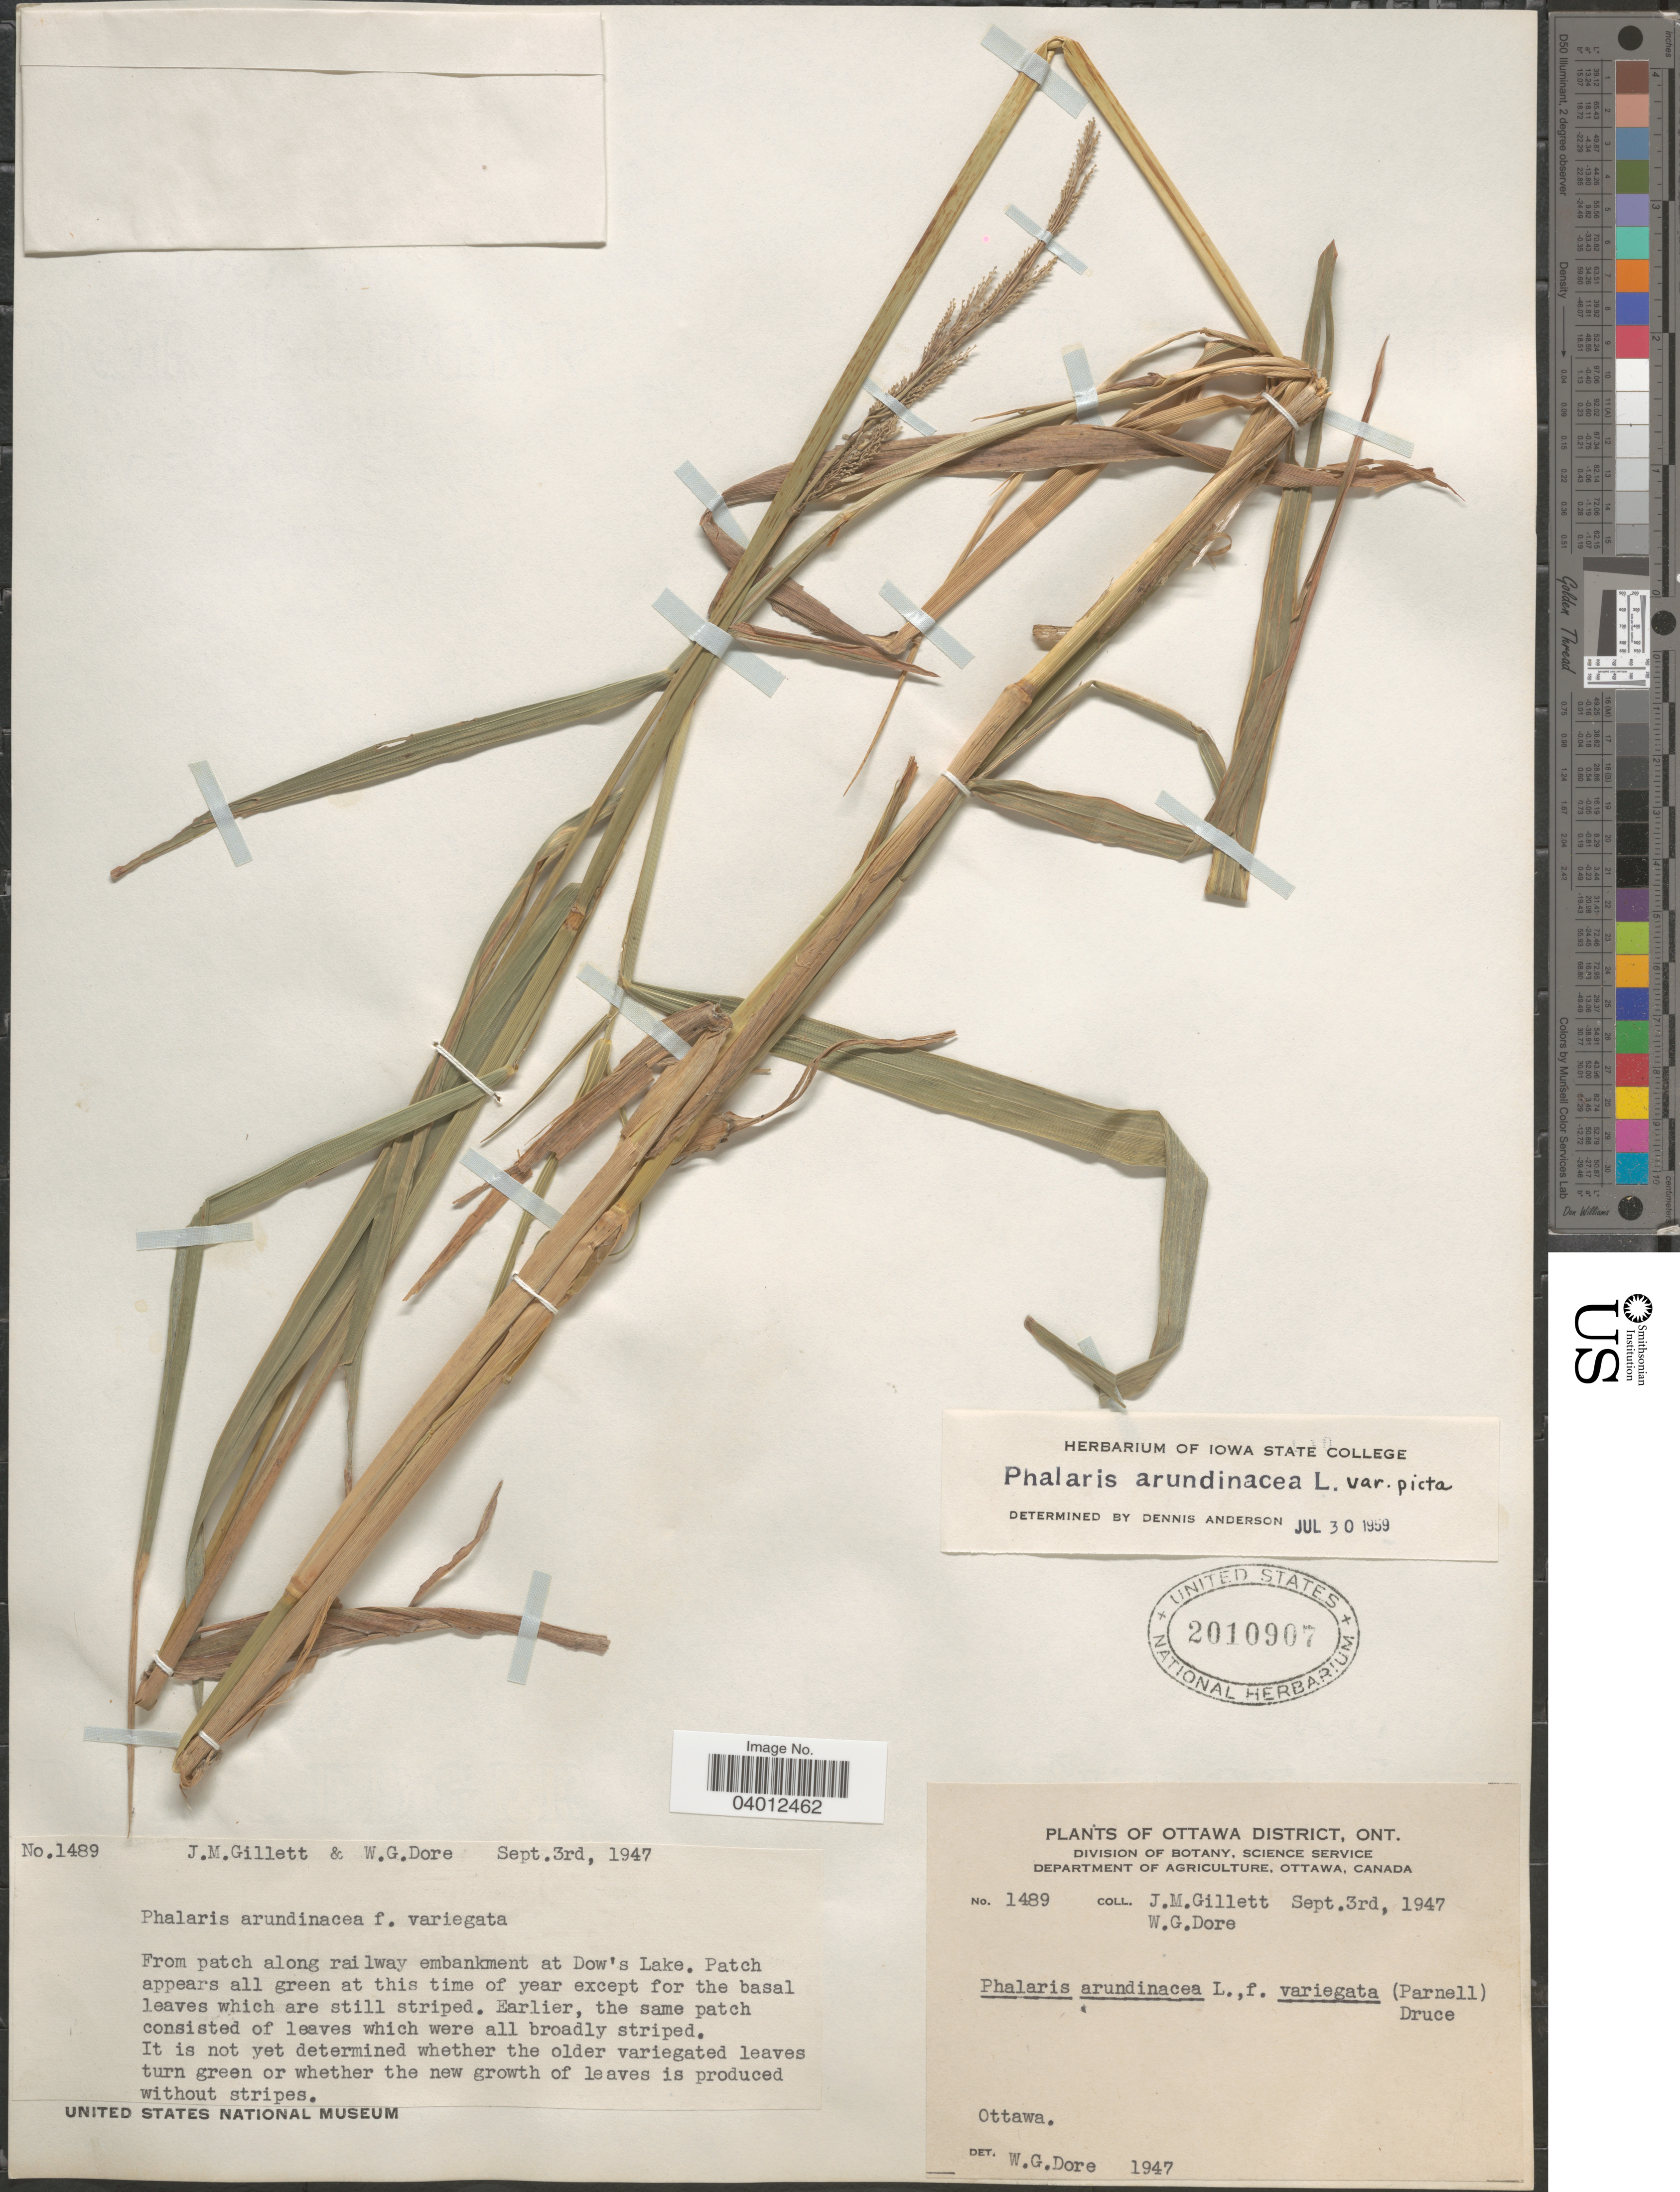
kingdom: Plantae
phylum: Tracheophyta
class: Liliopsida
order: Poales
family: Poaceae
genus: Phalaris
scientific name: Phalaris arundinacea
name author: L.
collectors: J. M. Gillett & W. Dore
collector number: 1489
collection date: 1947-09-03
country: Canada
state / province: Ontario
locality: Ottawa District. Patch along railway embankment at Dow's Lake. Ottawa.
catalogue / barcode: US 2010907